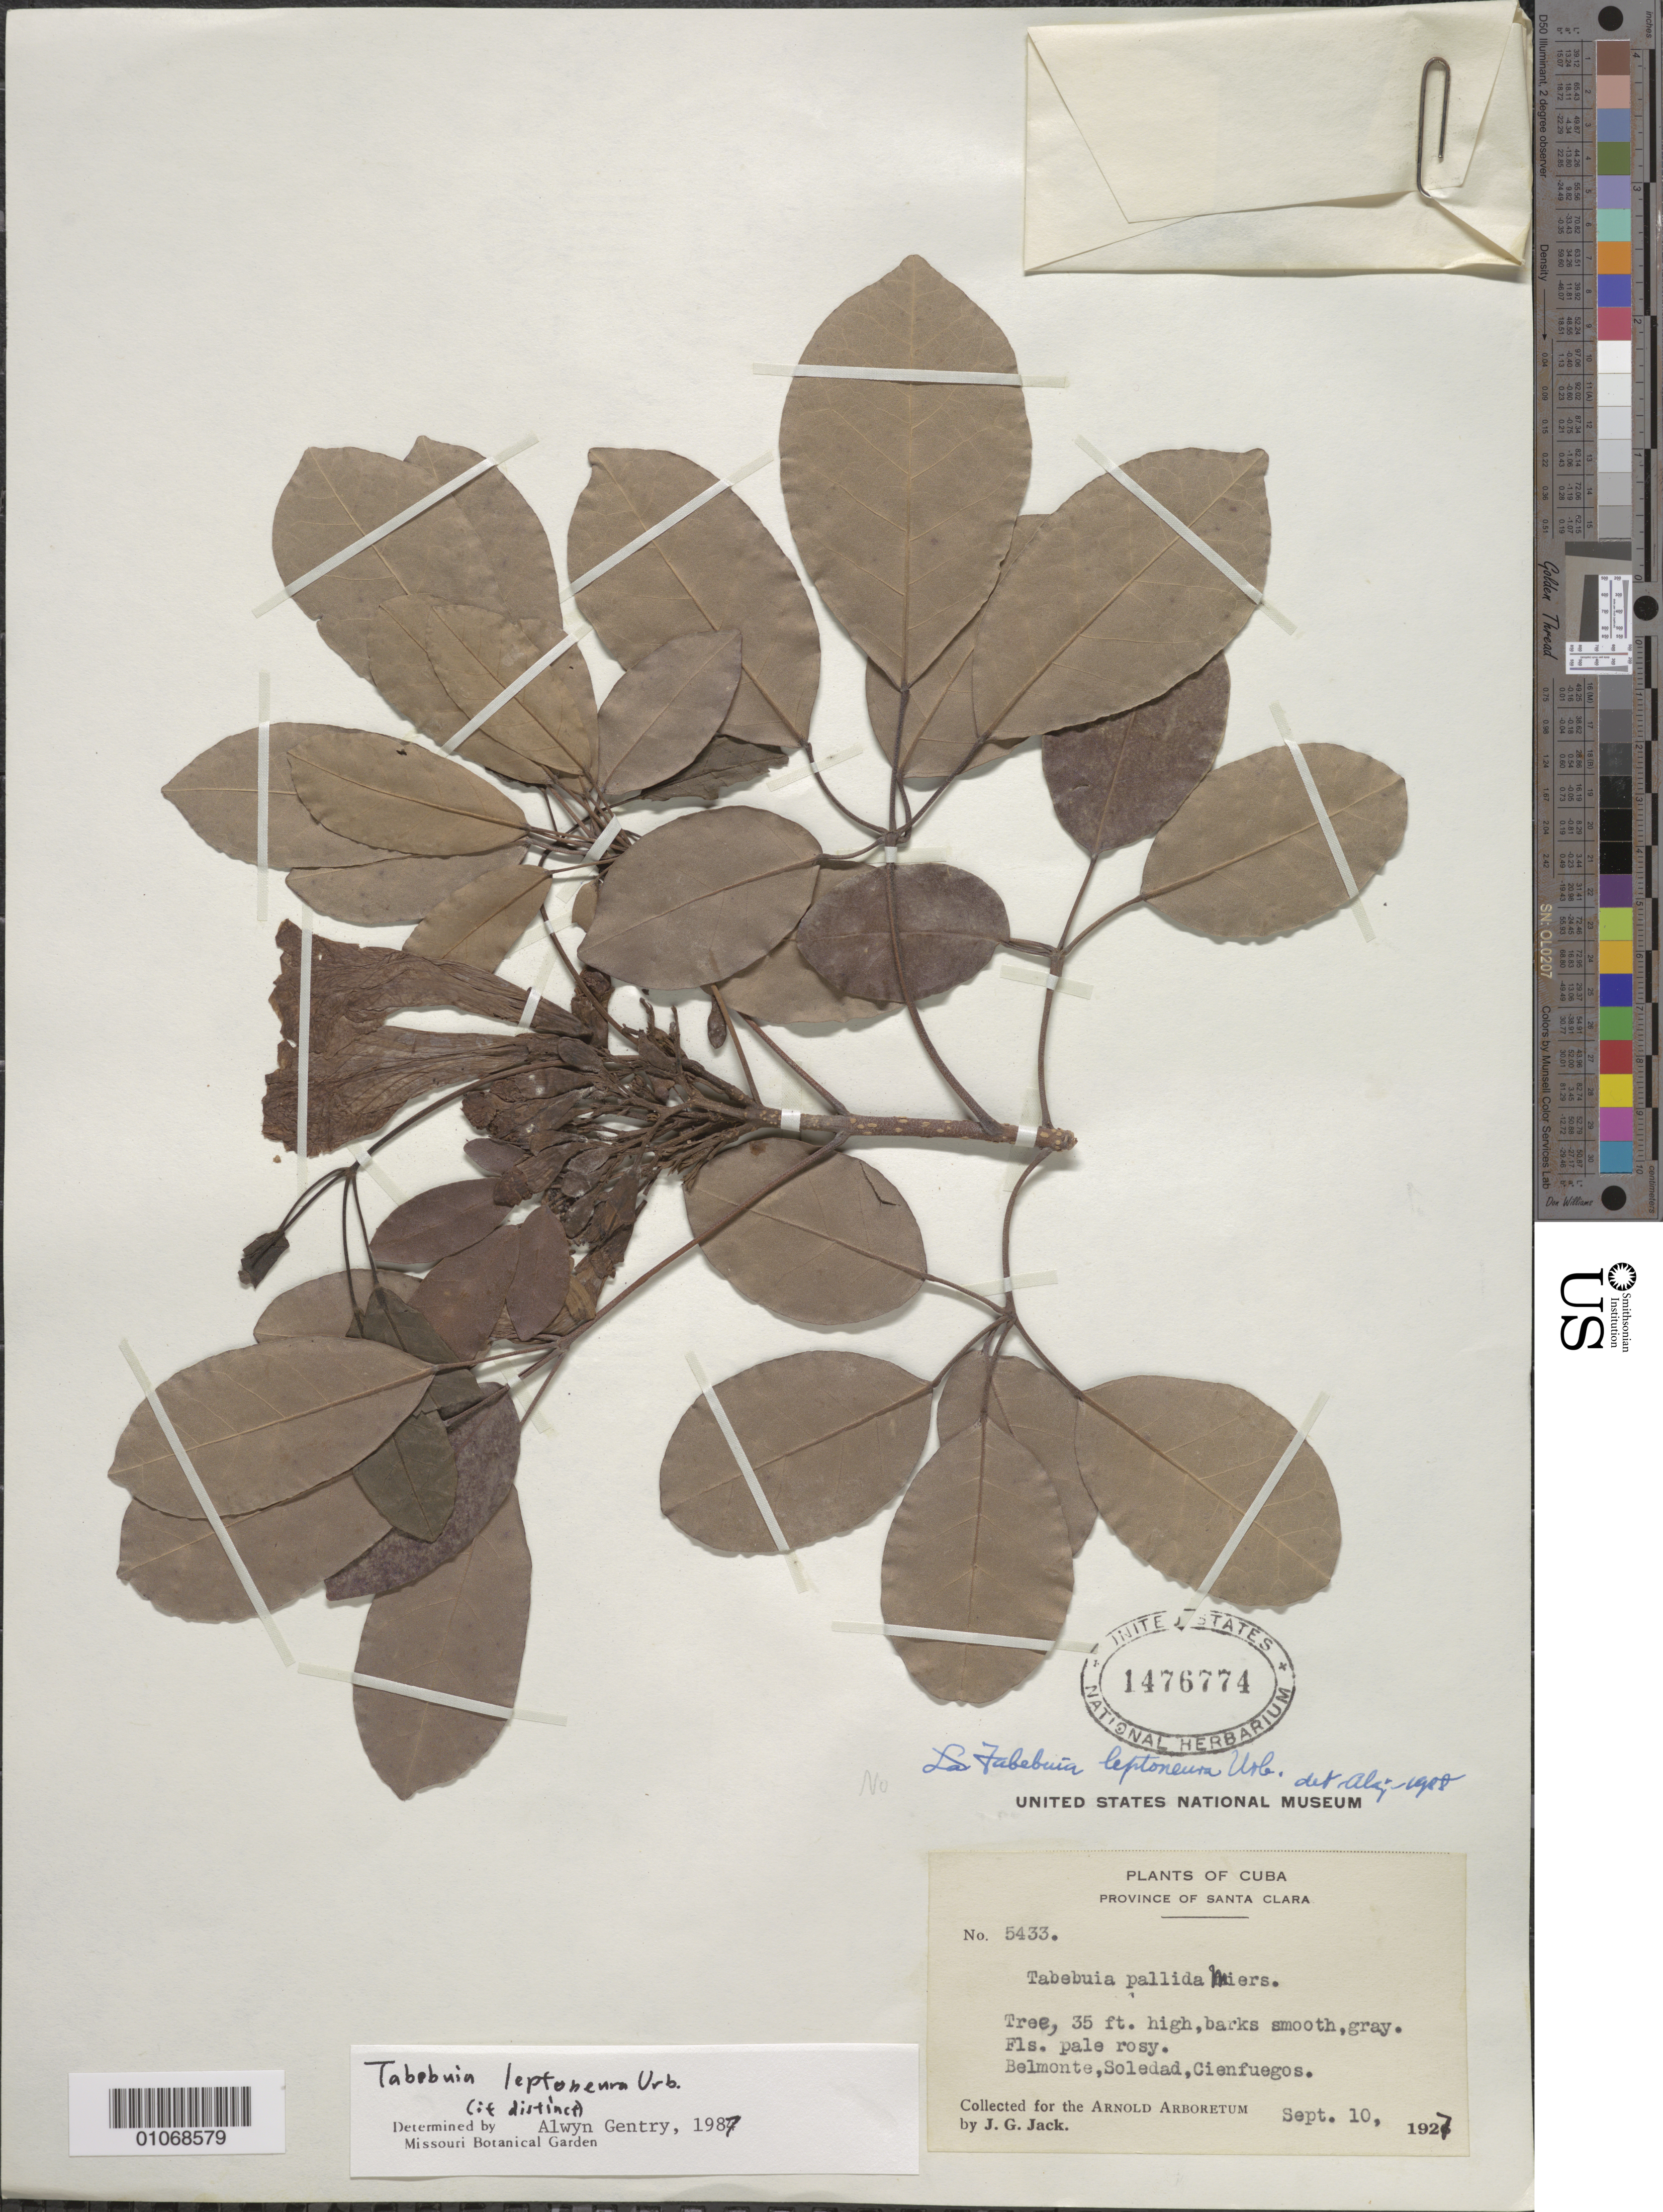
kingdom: Plantae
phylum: Tracheophyta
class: Magnoliopsida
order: Lamiales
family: Bignoniaceae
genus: Tabebuia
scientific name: Tabebuia leptoneura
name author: Urb.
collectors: J. G. Jack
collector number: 5433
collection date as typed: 10 Sep 1927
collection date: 1927-09-10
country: Cuba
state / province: Cienfuegos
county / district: Santa Clara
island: Cuba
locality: Belmonte, Soledad, Cienfuegos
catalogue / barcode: US 1476774